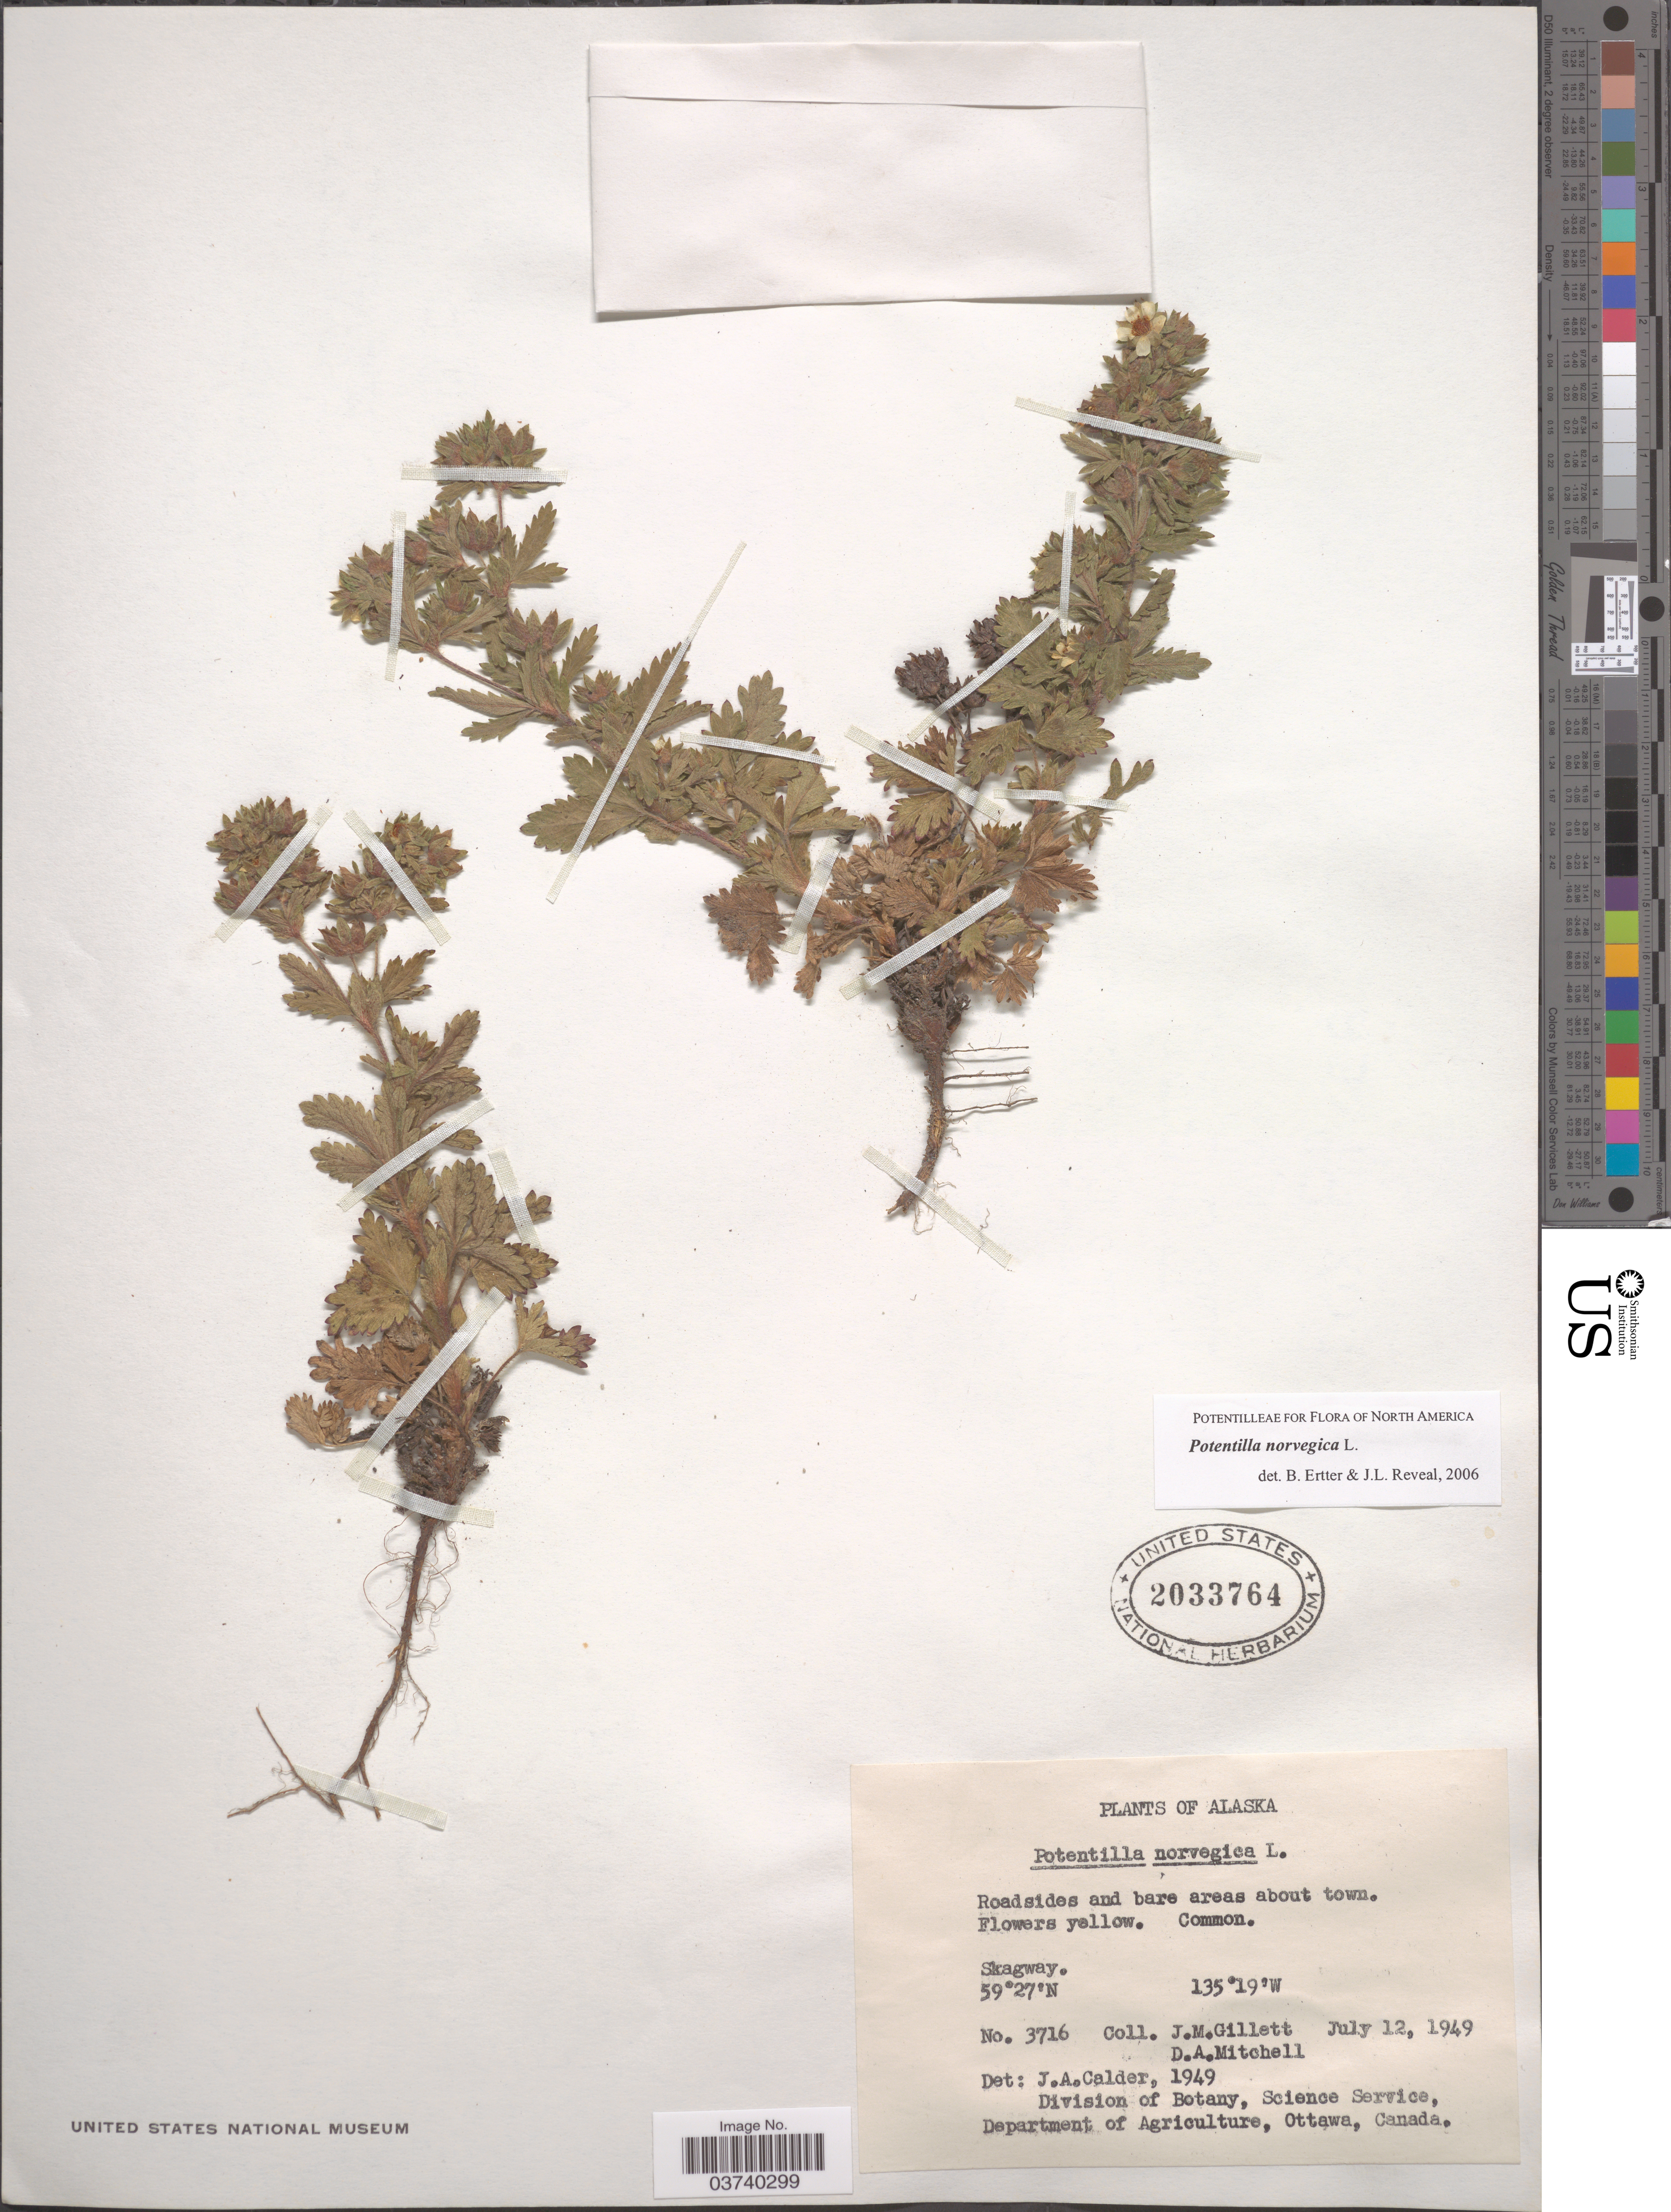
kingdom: Plantae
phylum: Tracheophyta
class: Magnoliopsida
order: Rosales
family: Rosaceae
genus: Potentilla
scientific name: Potentilla norvegica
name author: L.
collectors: J. M. Gillett & D. Mitchell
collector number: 3716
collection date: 1949-07-12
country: United States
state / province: Alaska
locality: Roadsides and bare areas about town. Skagway.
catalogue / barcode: US 2033764